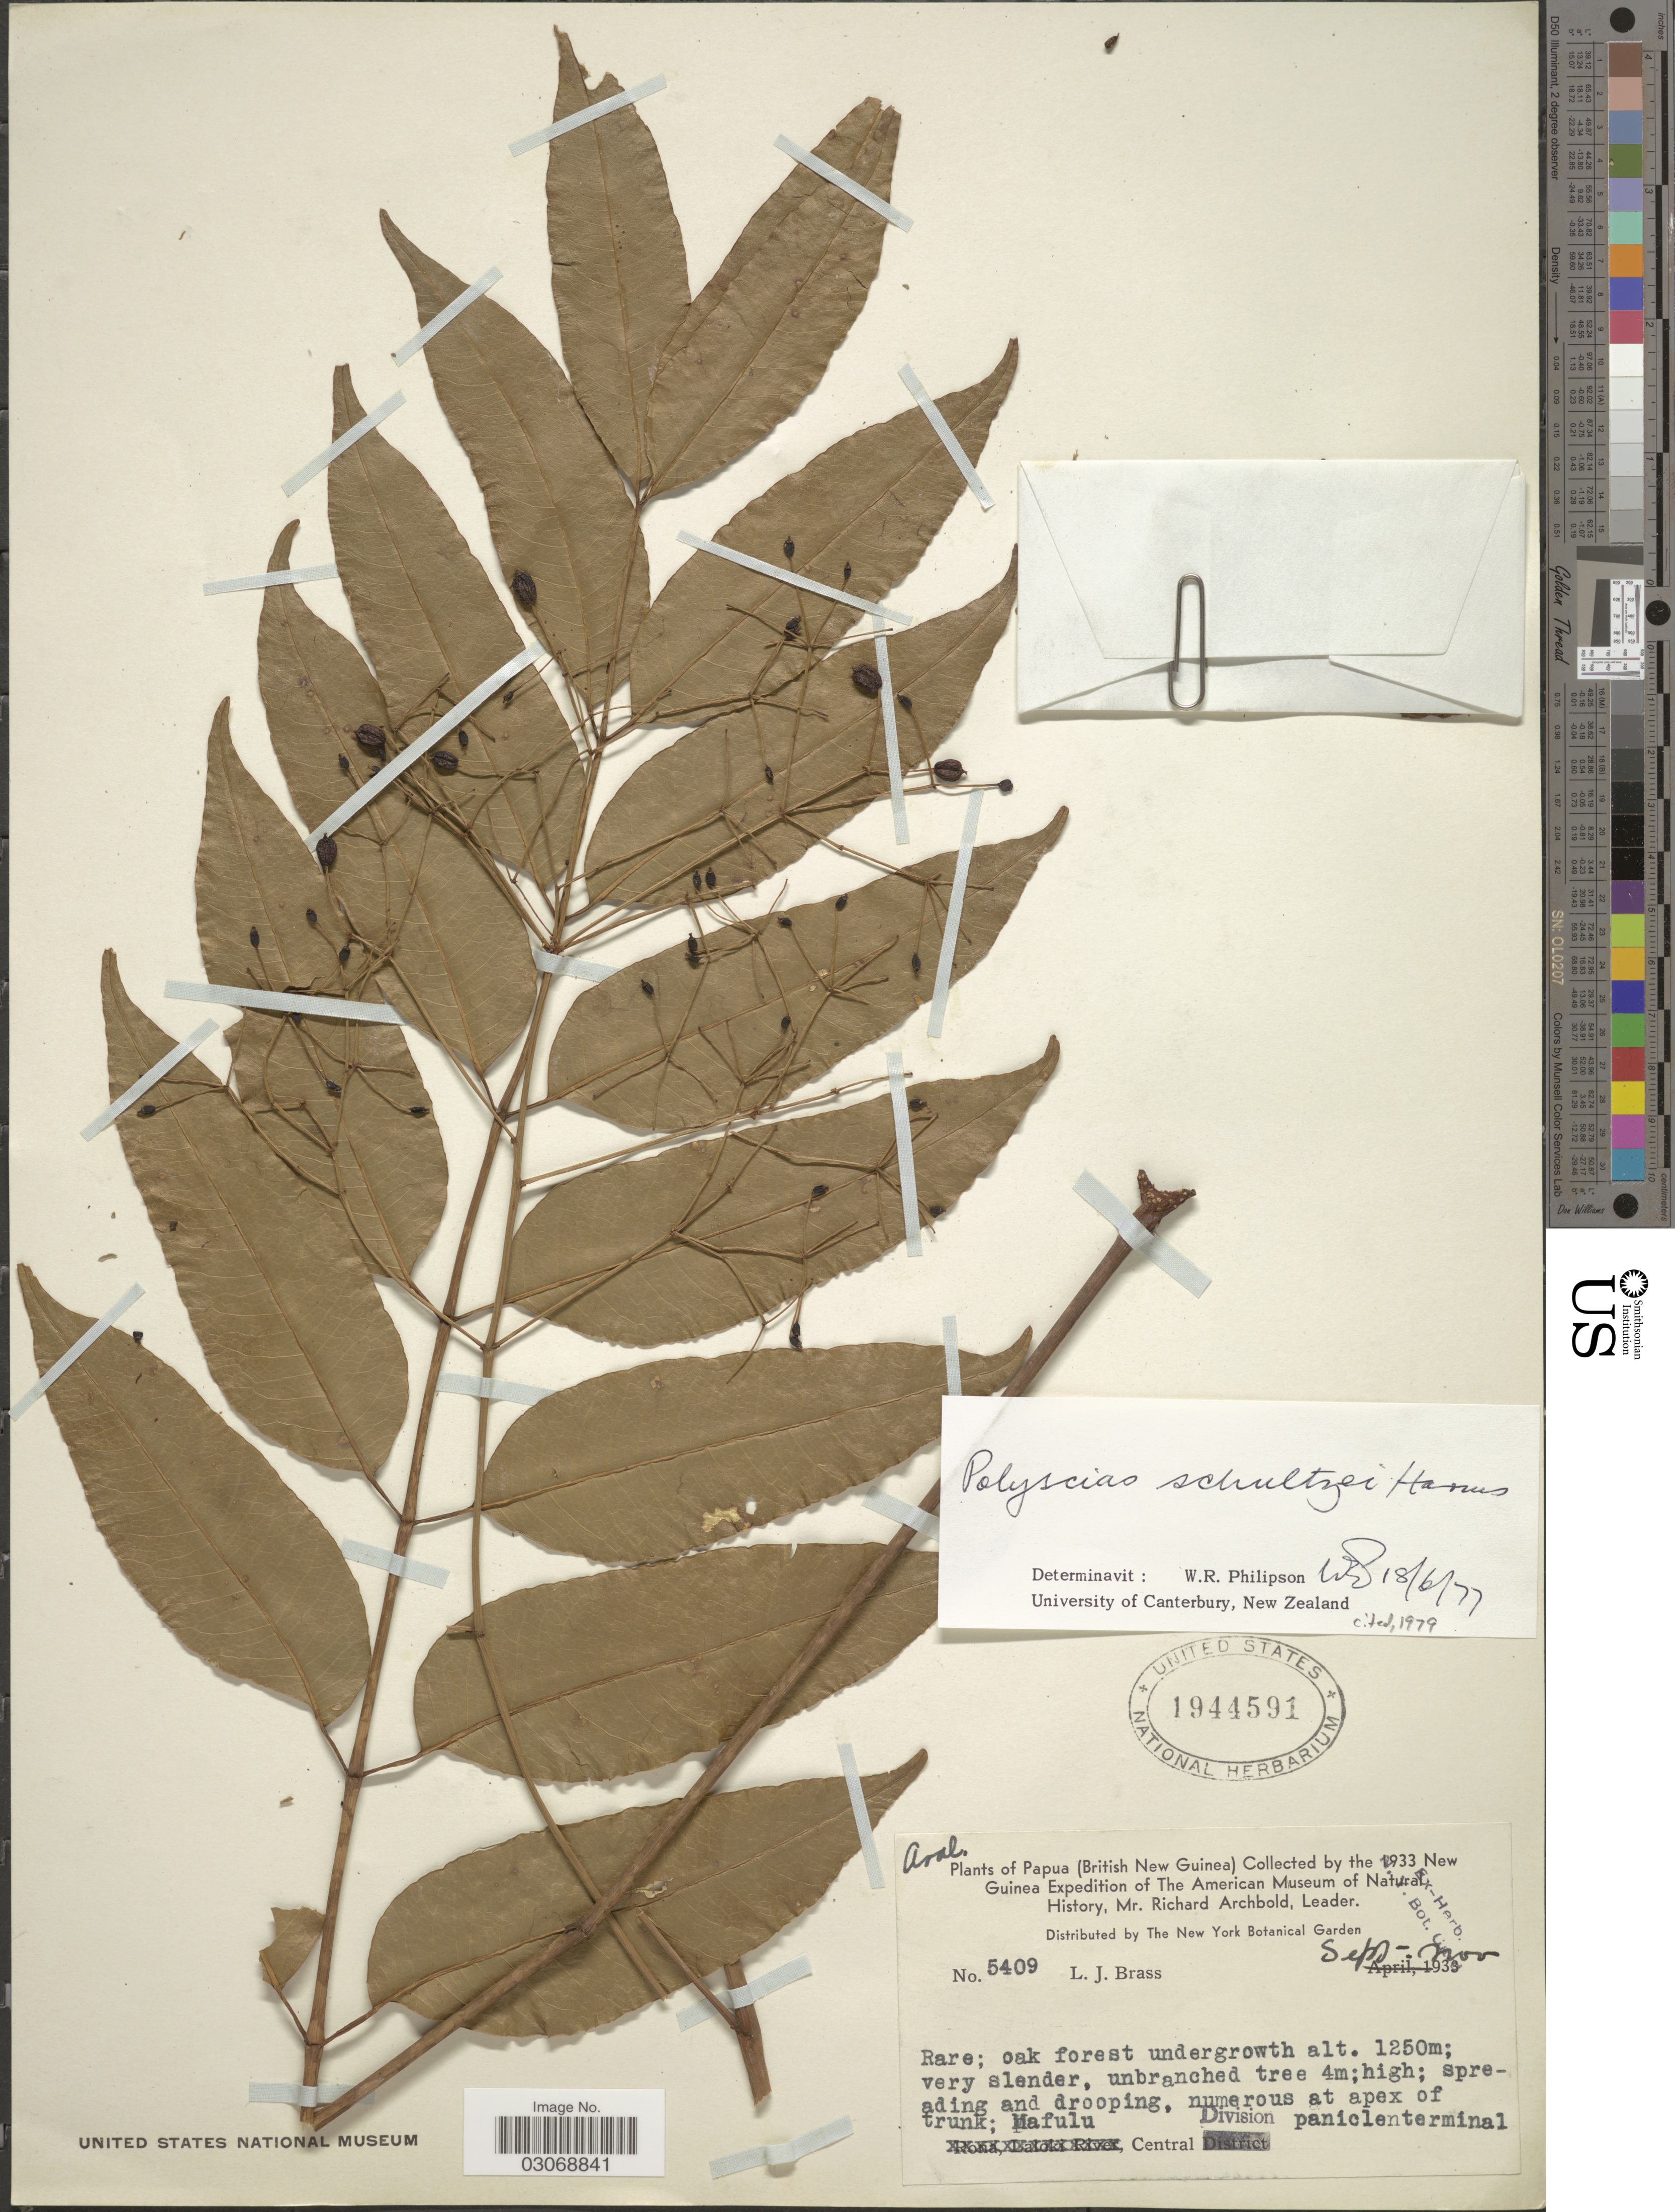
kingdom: Plantae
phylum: Tracheophyta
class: Magnoliopsida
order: Apiales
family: Araliaceae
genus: Polyscias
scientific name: Polyscias schultzei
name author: Harms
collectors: L. J. Brass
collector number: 5409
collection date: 1933-09/1933-11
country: Papua New Guinea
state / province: Central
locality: Papua (British New Guinea). Mafulu. Central Division.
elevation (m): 1250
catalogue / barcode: US 1944591